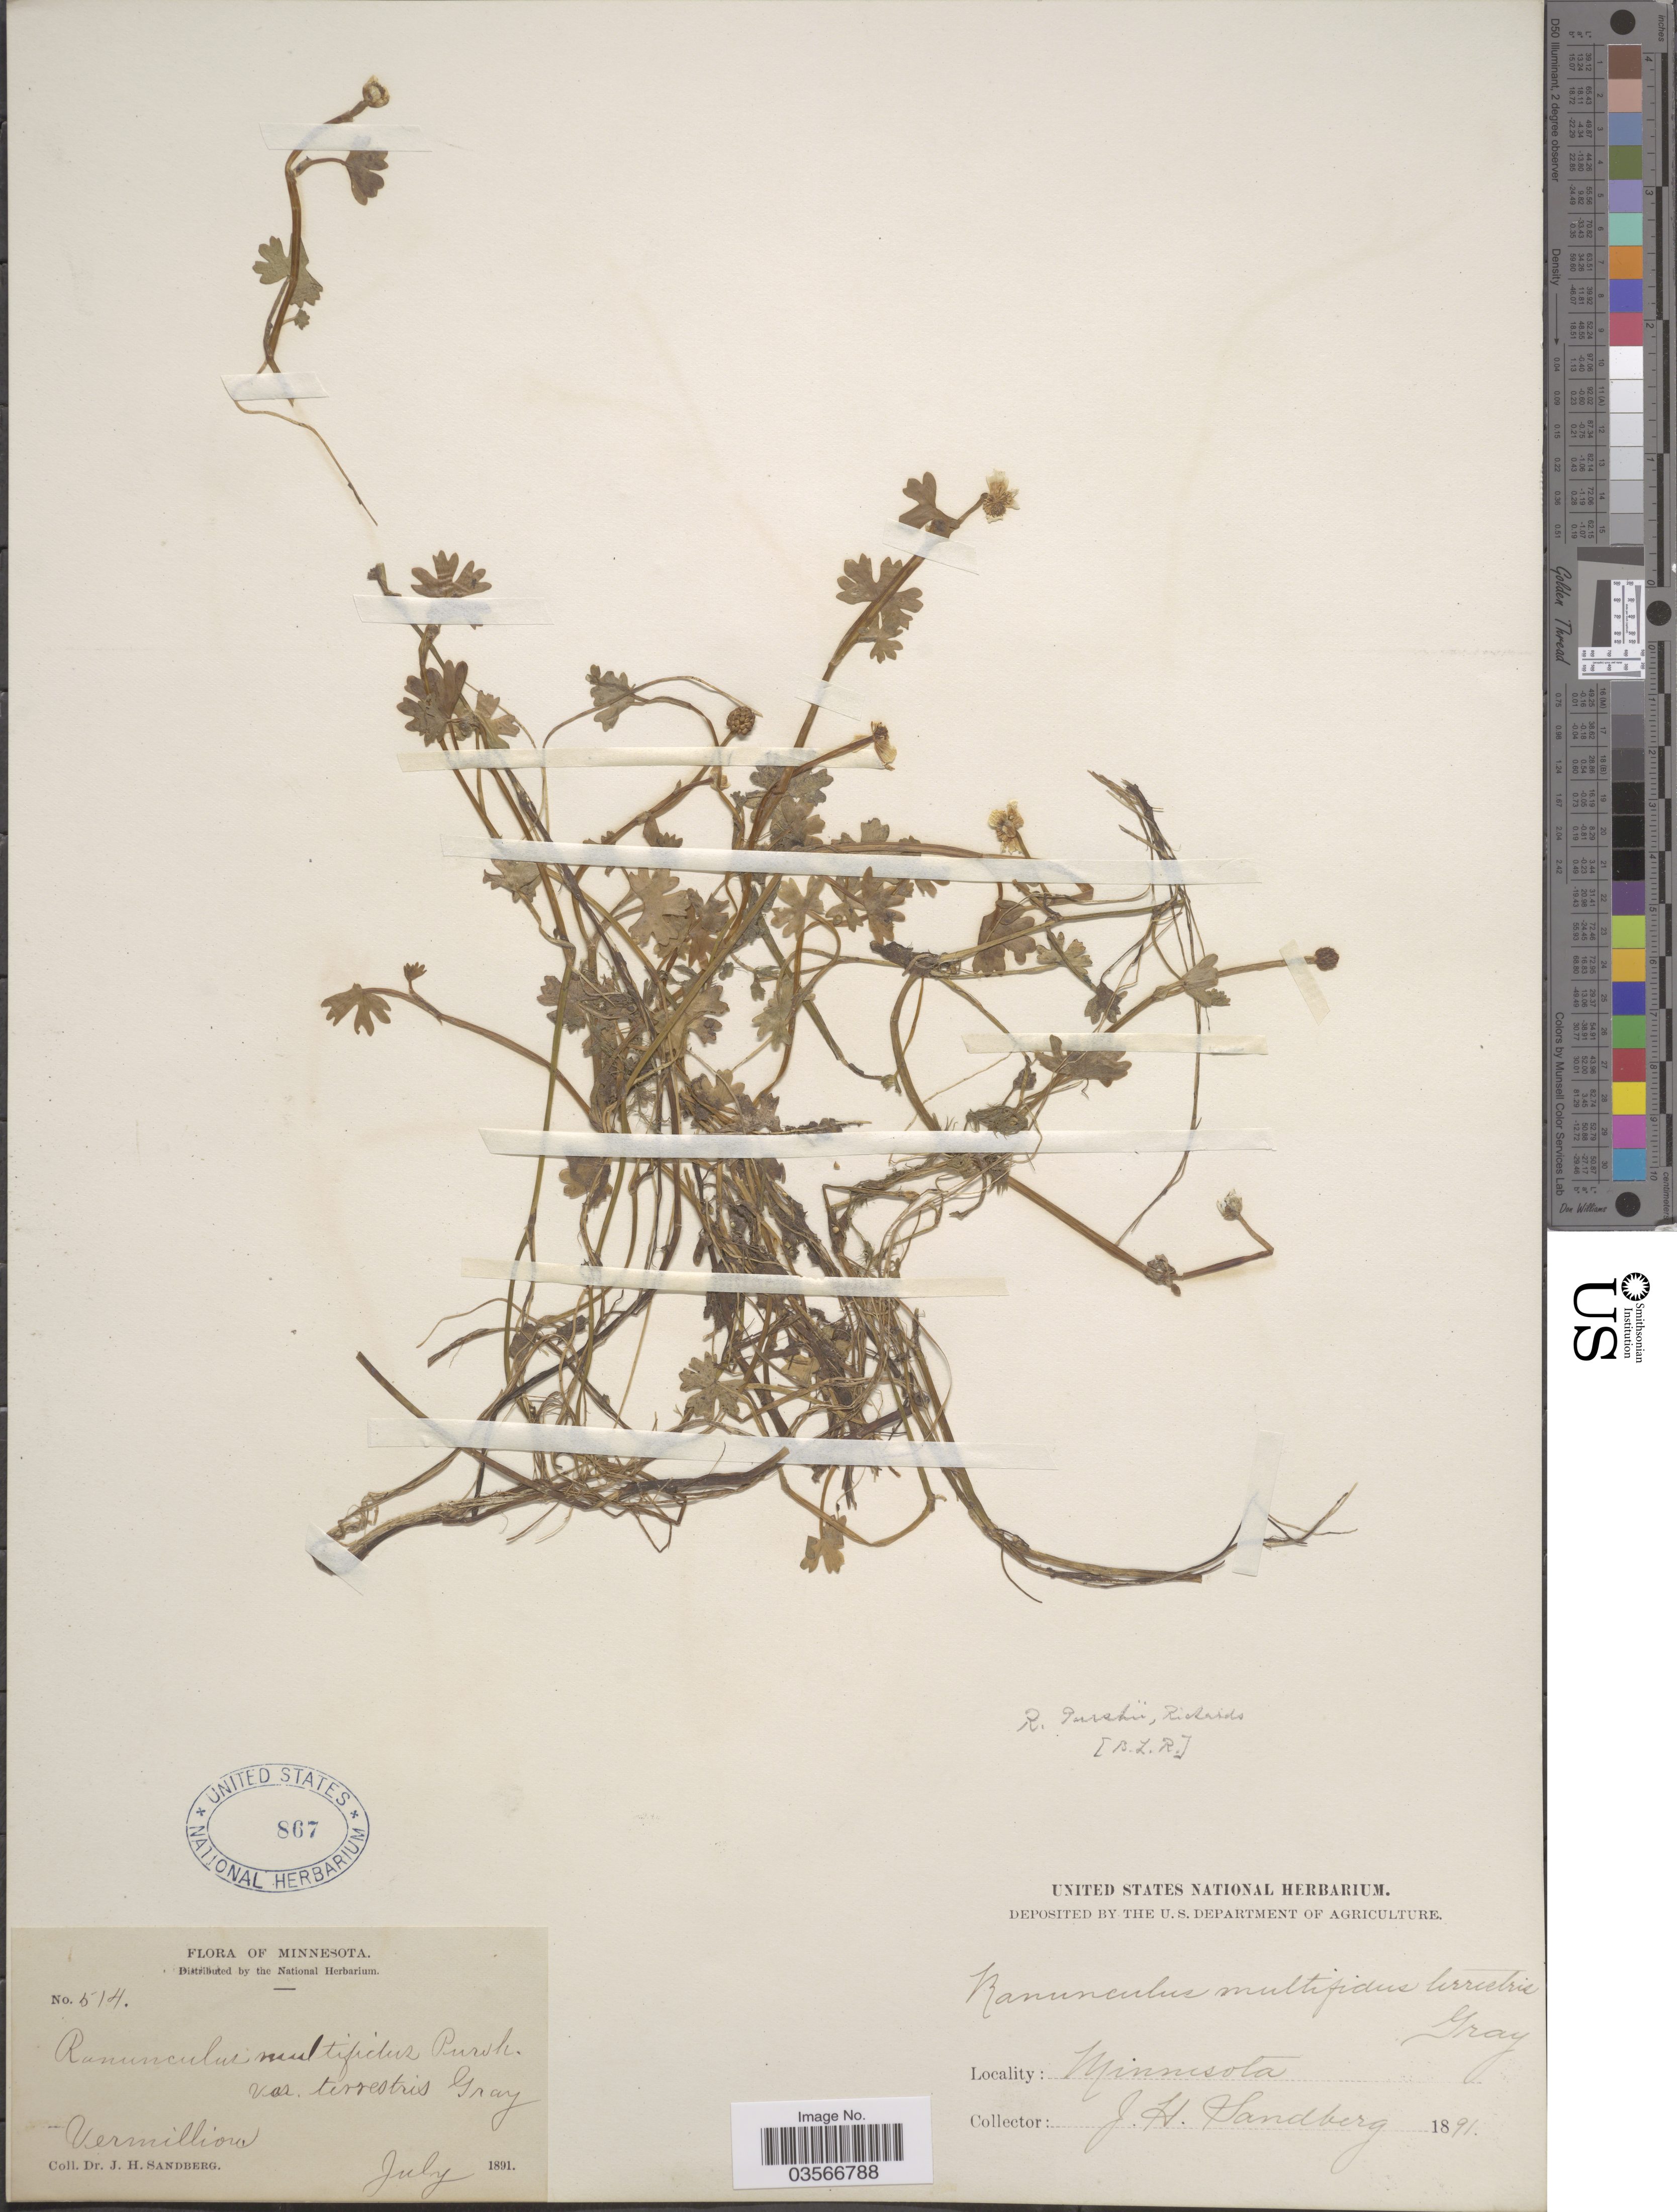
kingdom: Plantae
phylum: Tracheophyta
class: Magnoliopsida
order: Ranunculales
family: Ranunculaceae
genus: Ranunculus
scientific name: Ranunculus gmelinii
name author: DC.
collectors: J. H. Sandberg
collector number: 514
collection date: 1891-07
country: United States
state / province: Minnesota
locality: Vermillion.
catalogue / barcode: US 867